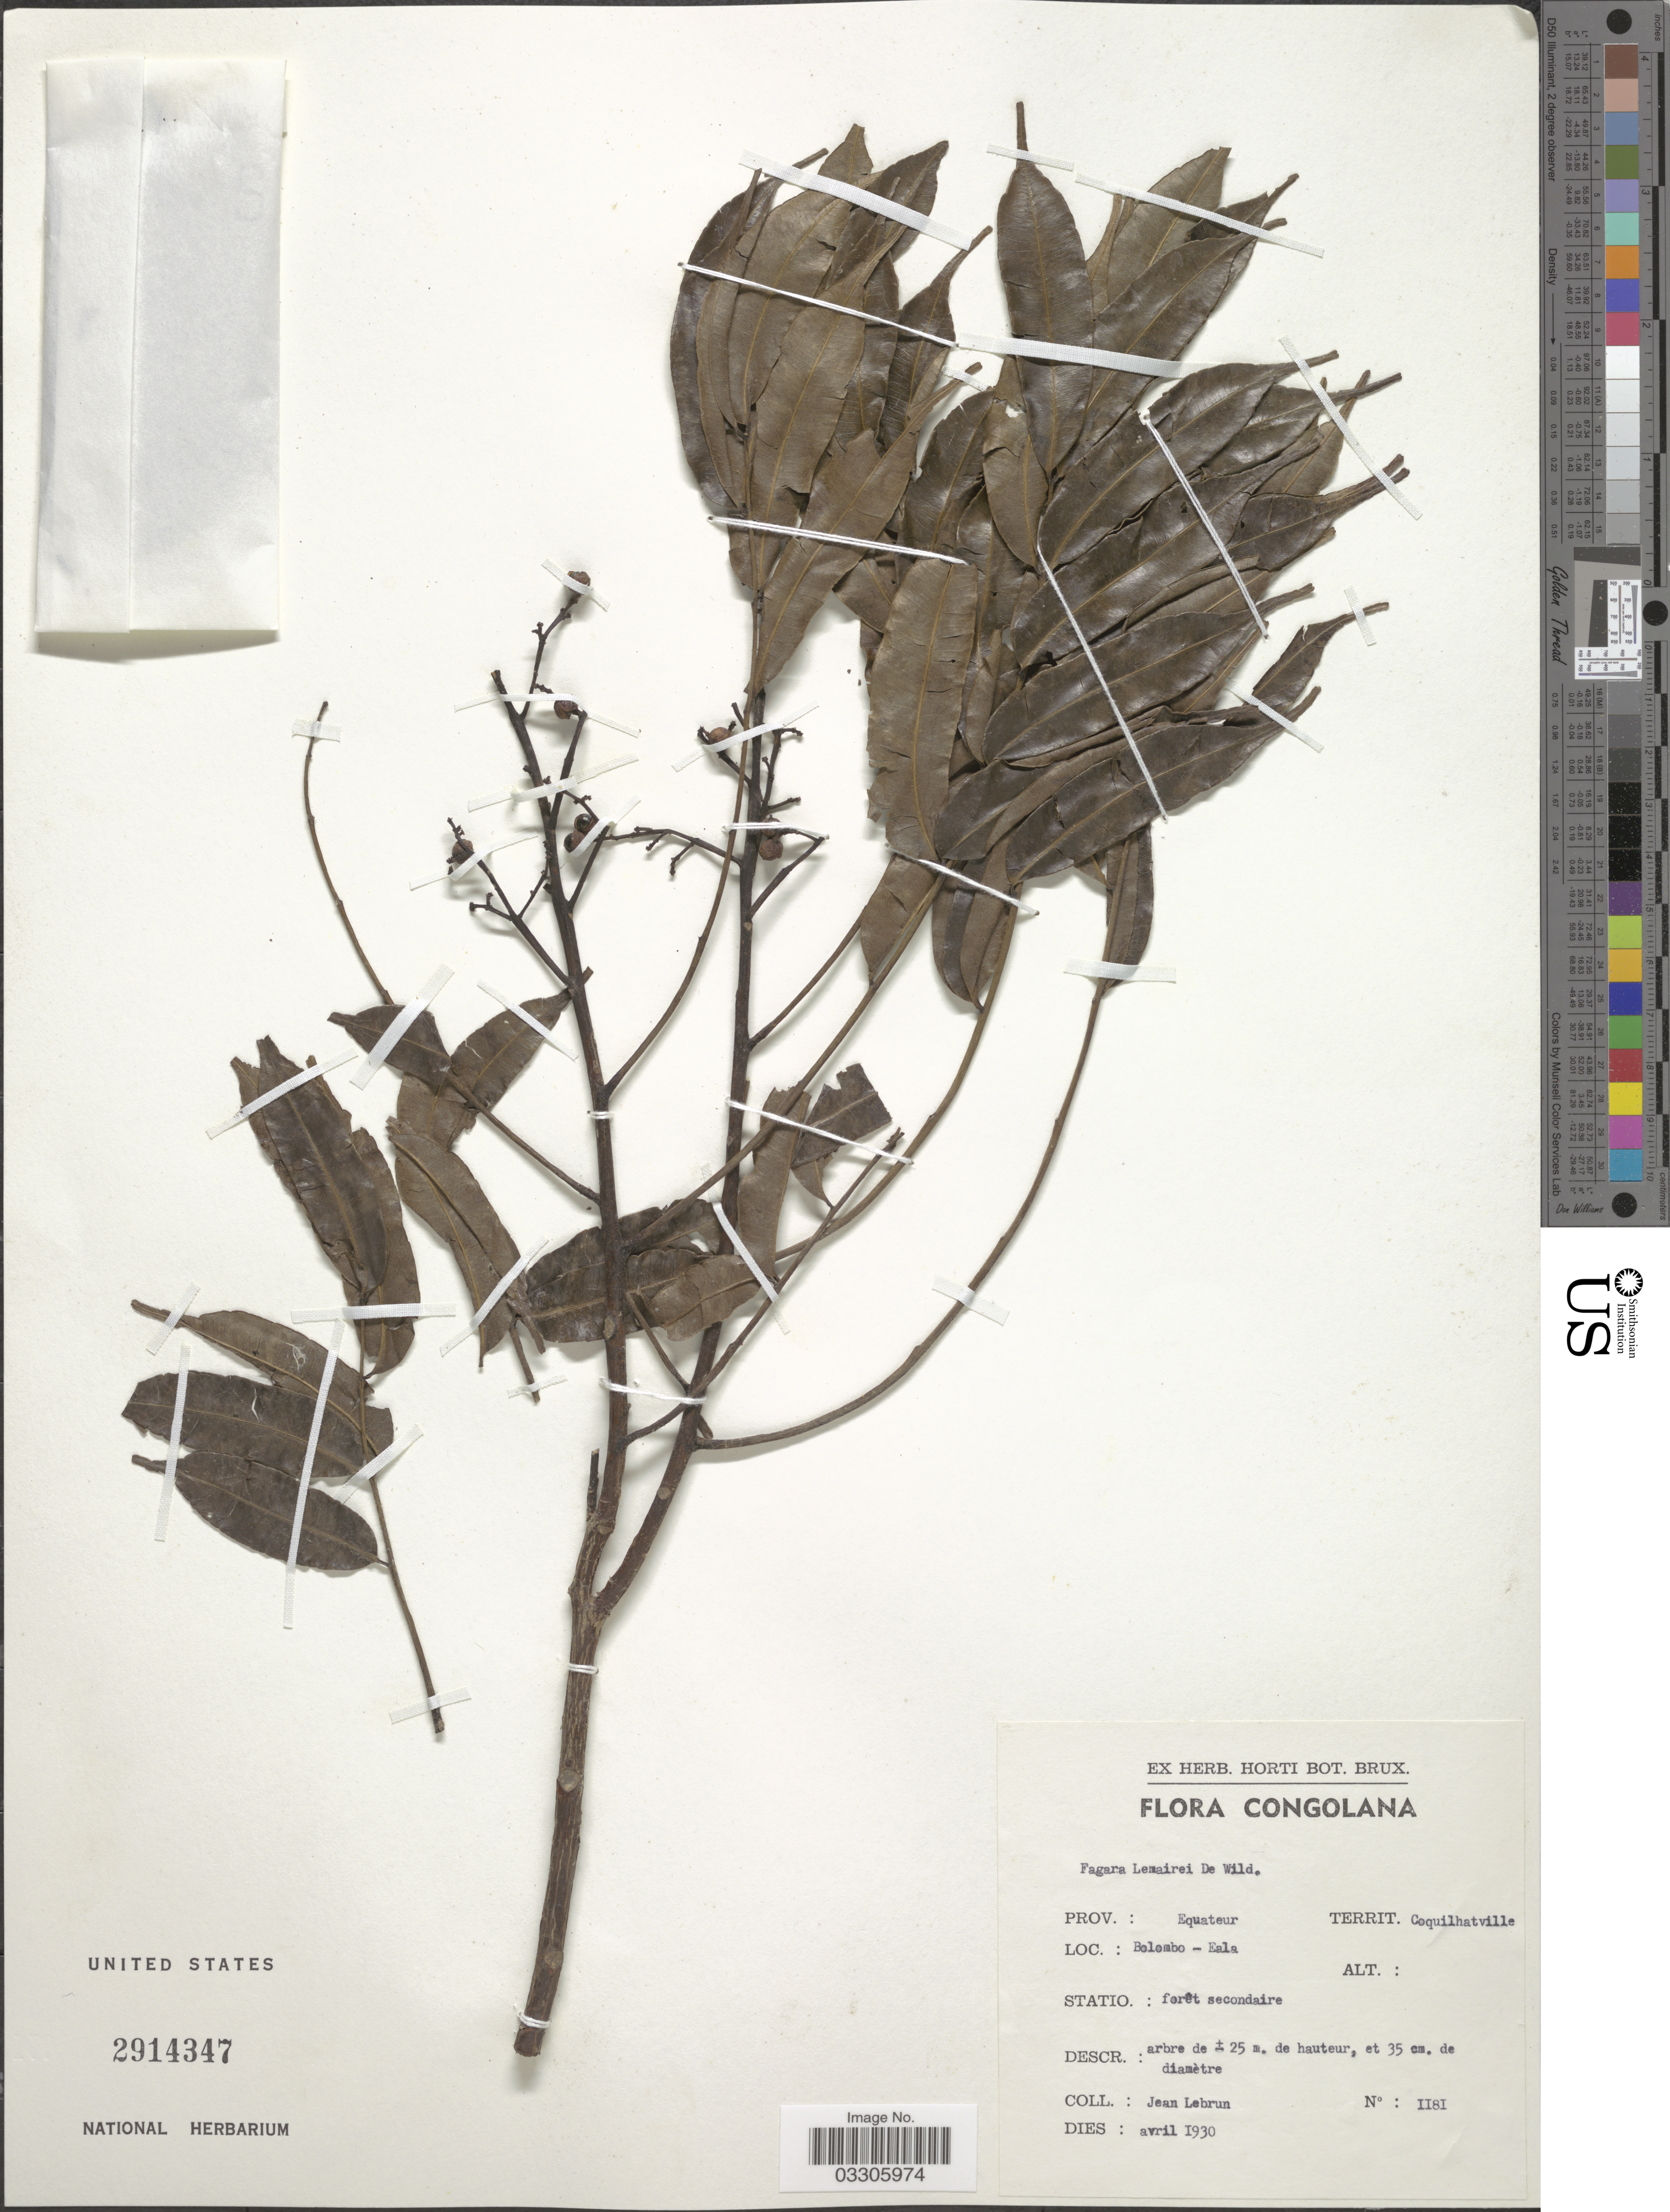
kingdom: Plantae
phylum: Tracheophyta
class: Magnoliopsida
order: Sapindales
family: Rutaceae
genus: Zanthoxylum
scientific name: Zanthoxylum lemairei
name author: (De Wild.) P.G. Waterman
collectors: J. A. Lebrun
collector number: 1181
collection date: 1930-04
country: Congo, Democratic Republic of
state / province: Equateur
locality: Congolana, Prov.: Equateur, Territ. Coquilhatville, Bolombo-Eala.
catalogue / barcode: US 2914347